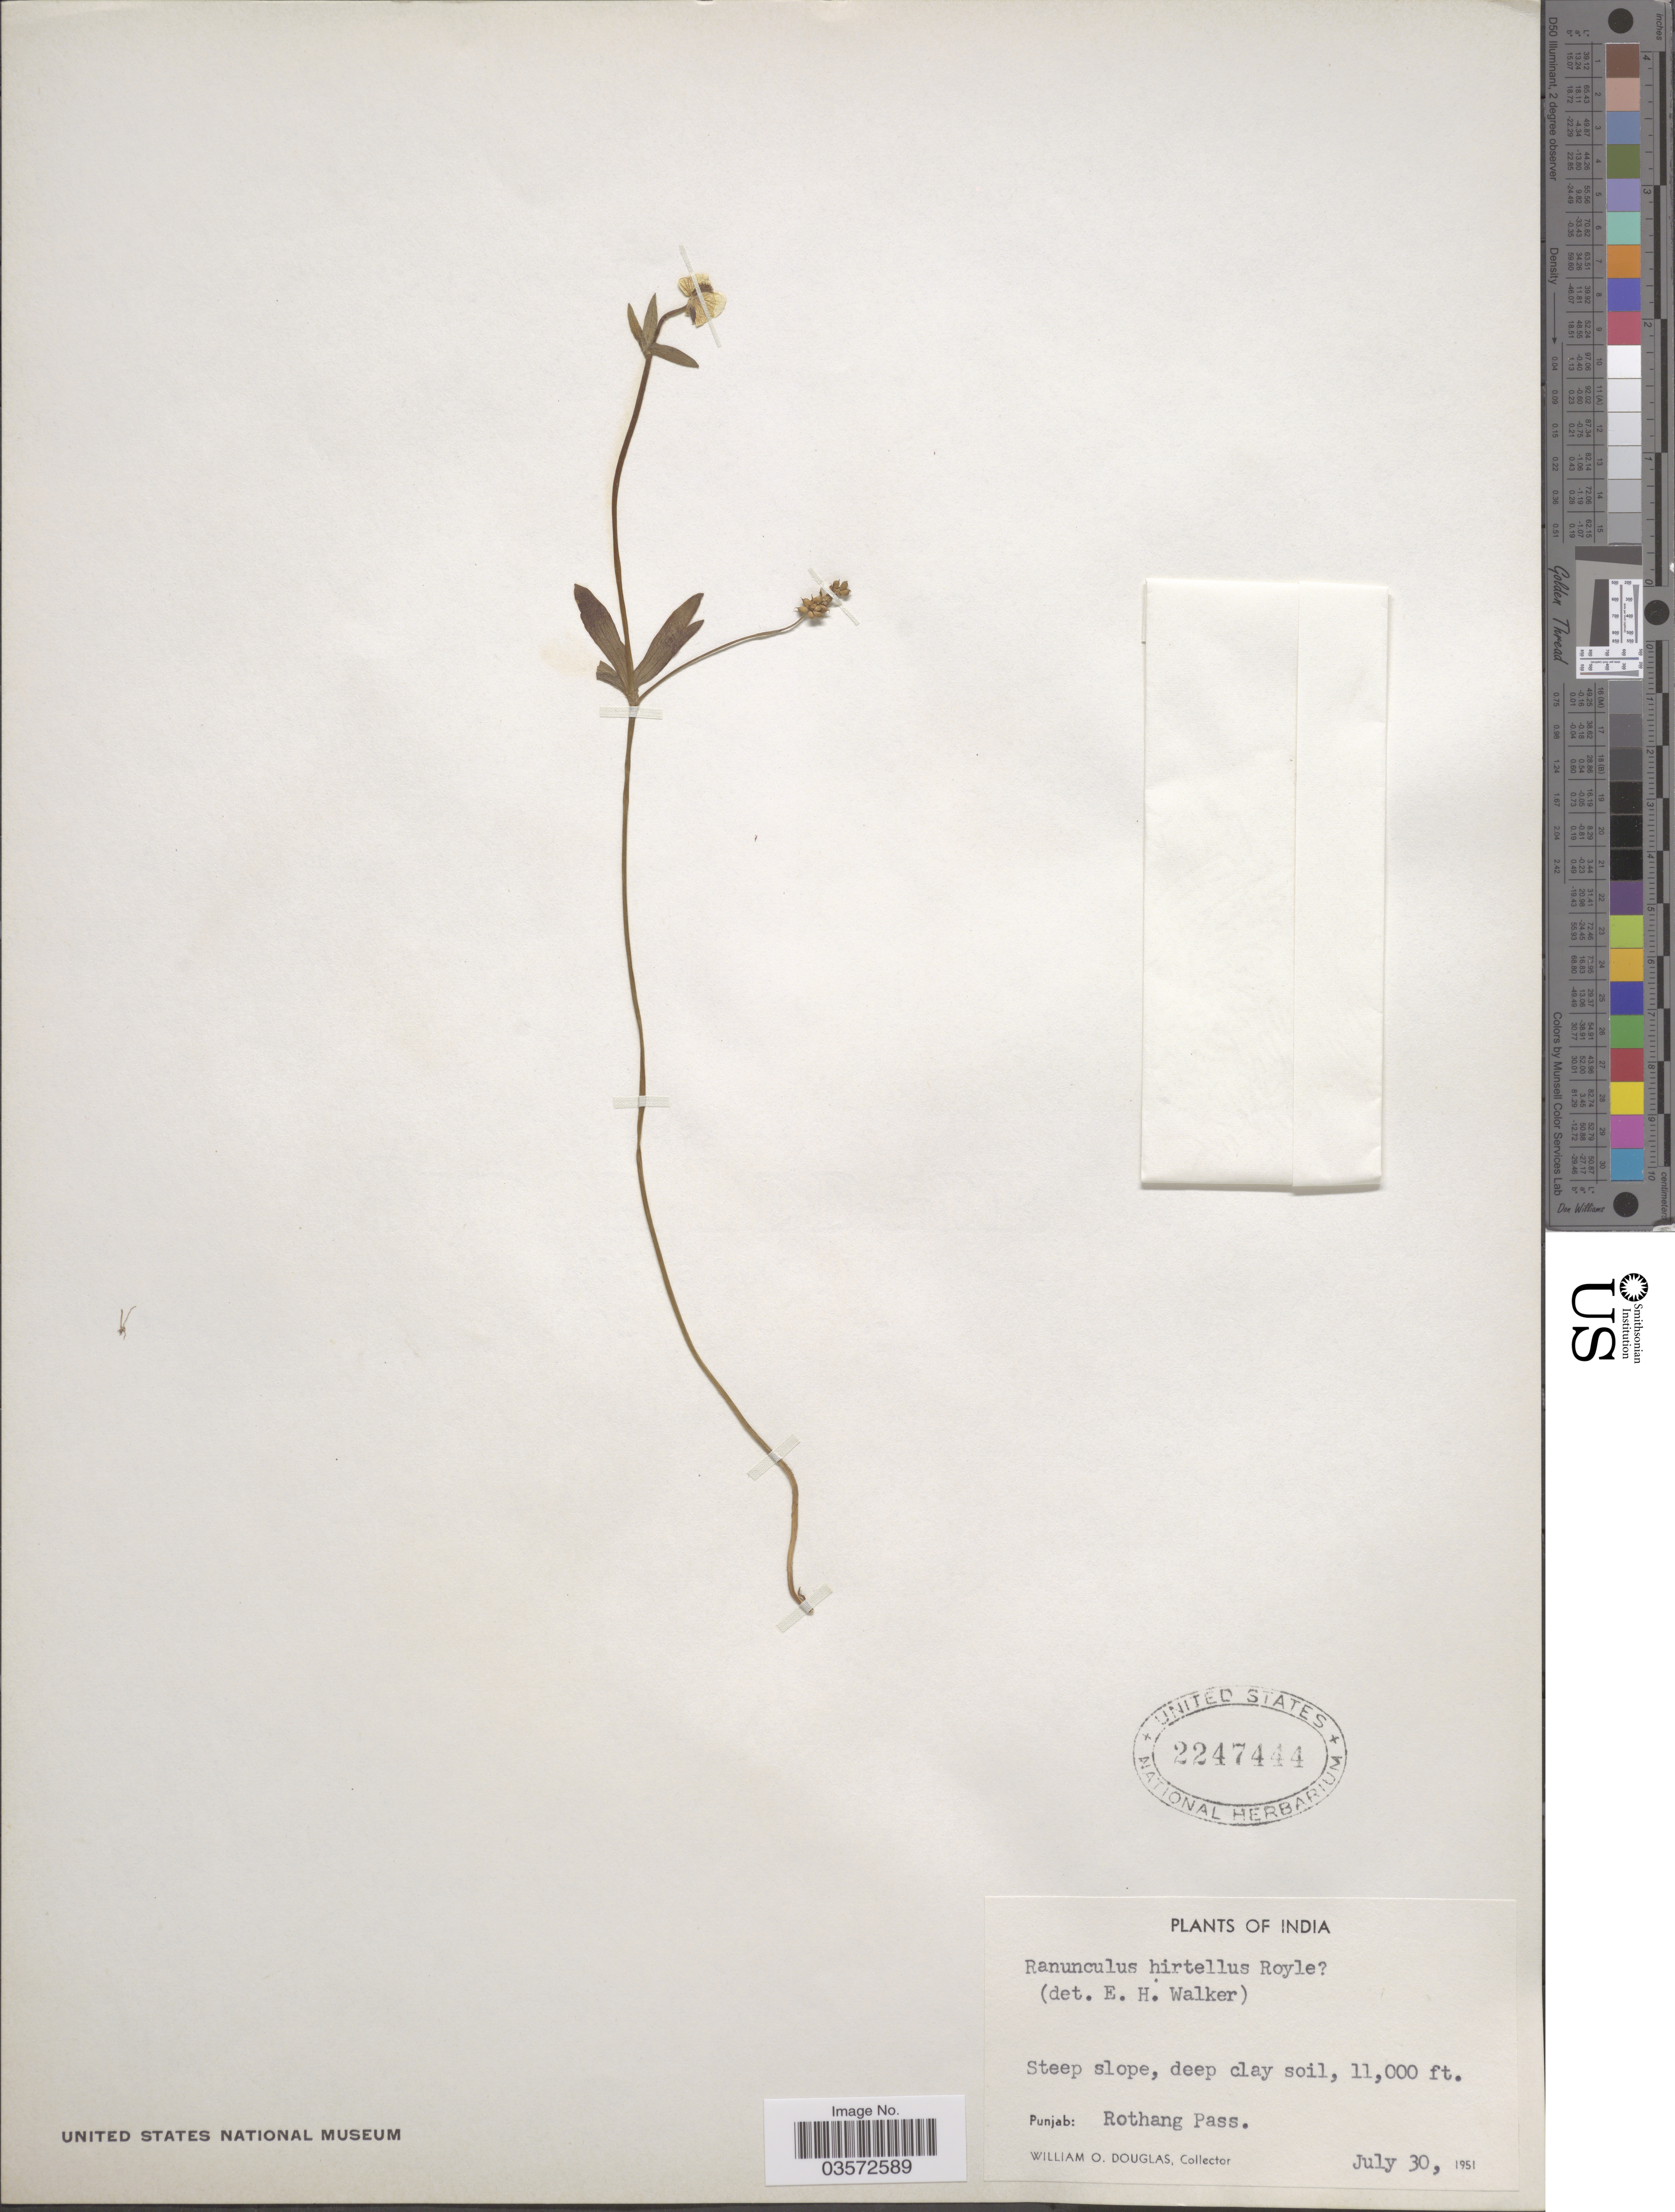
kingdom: Plantae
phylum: Tracheophyta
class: Magnoliopsida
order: Ranunculales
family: Ranunculaceae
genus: Ranunculus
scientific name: Ranunculus hirtellus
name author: Royle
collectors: W. Douglas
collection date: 1951-07-30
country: India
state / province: Punjab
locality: Rothang Pass.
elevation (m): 3353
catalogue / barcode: US 2247444